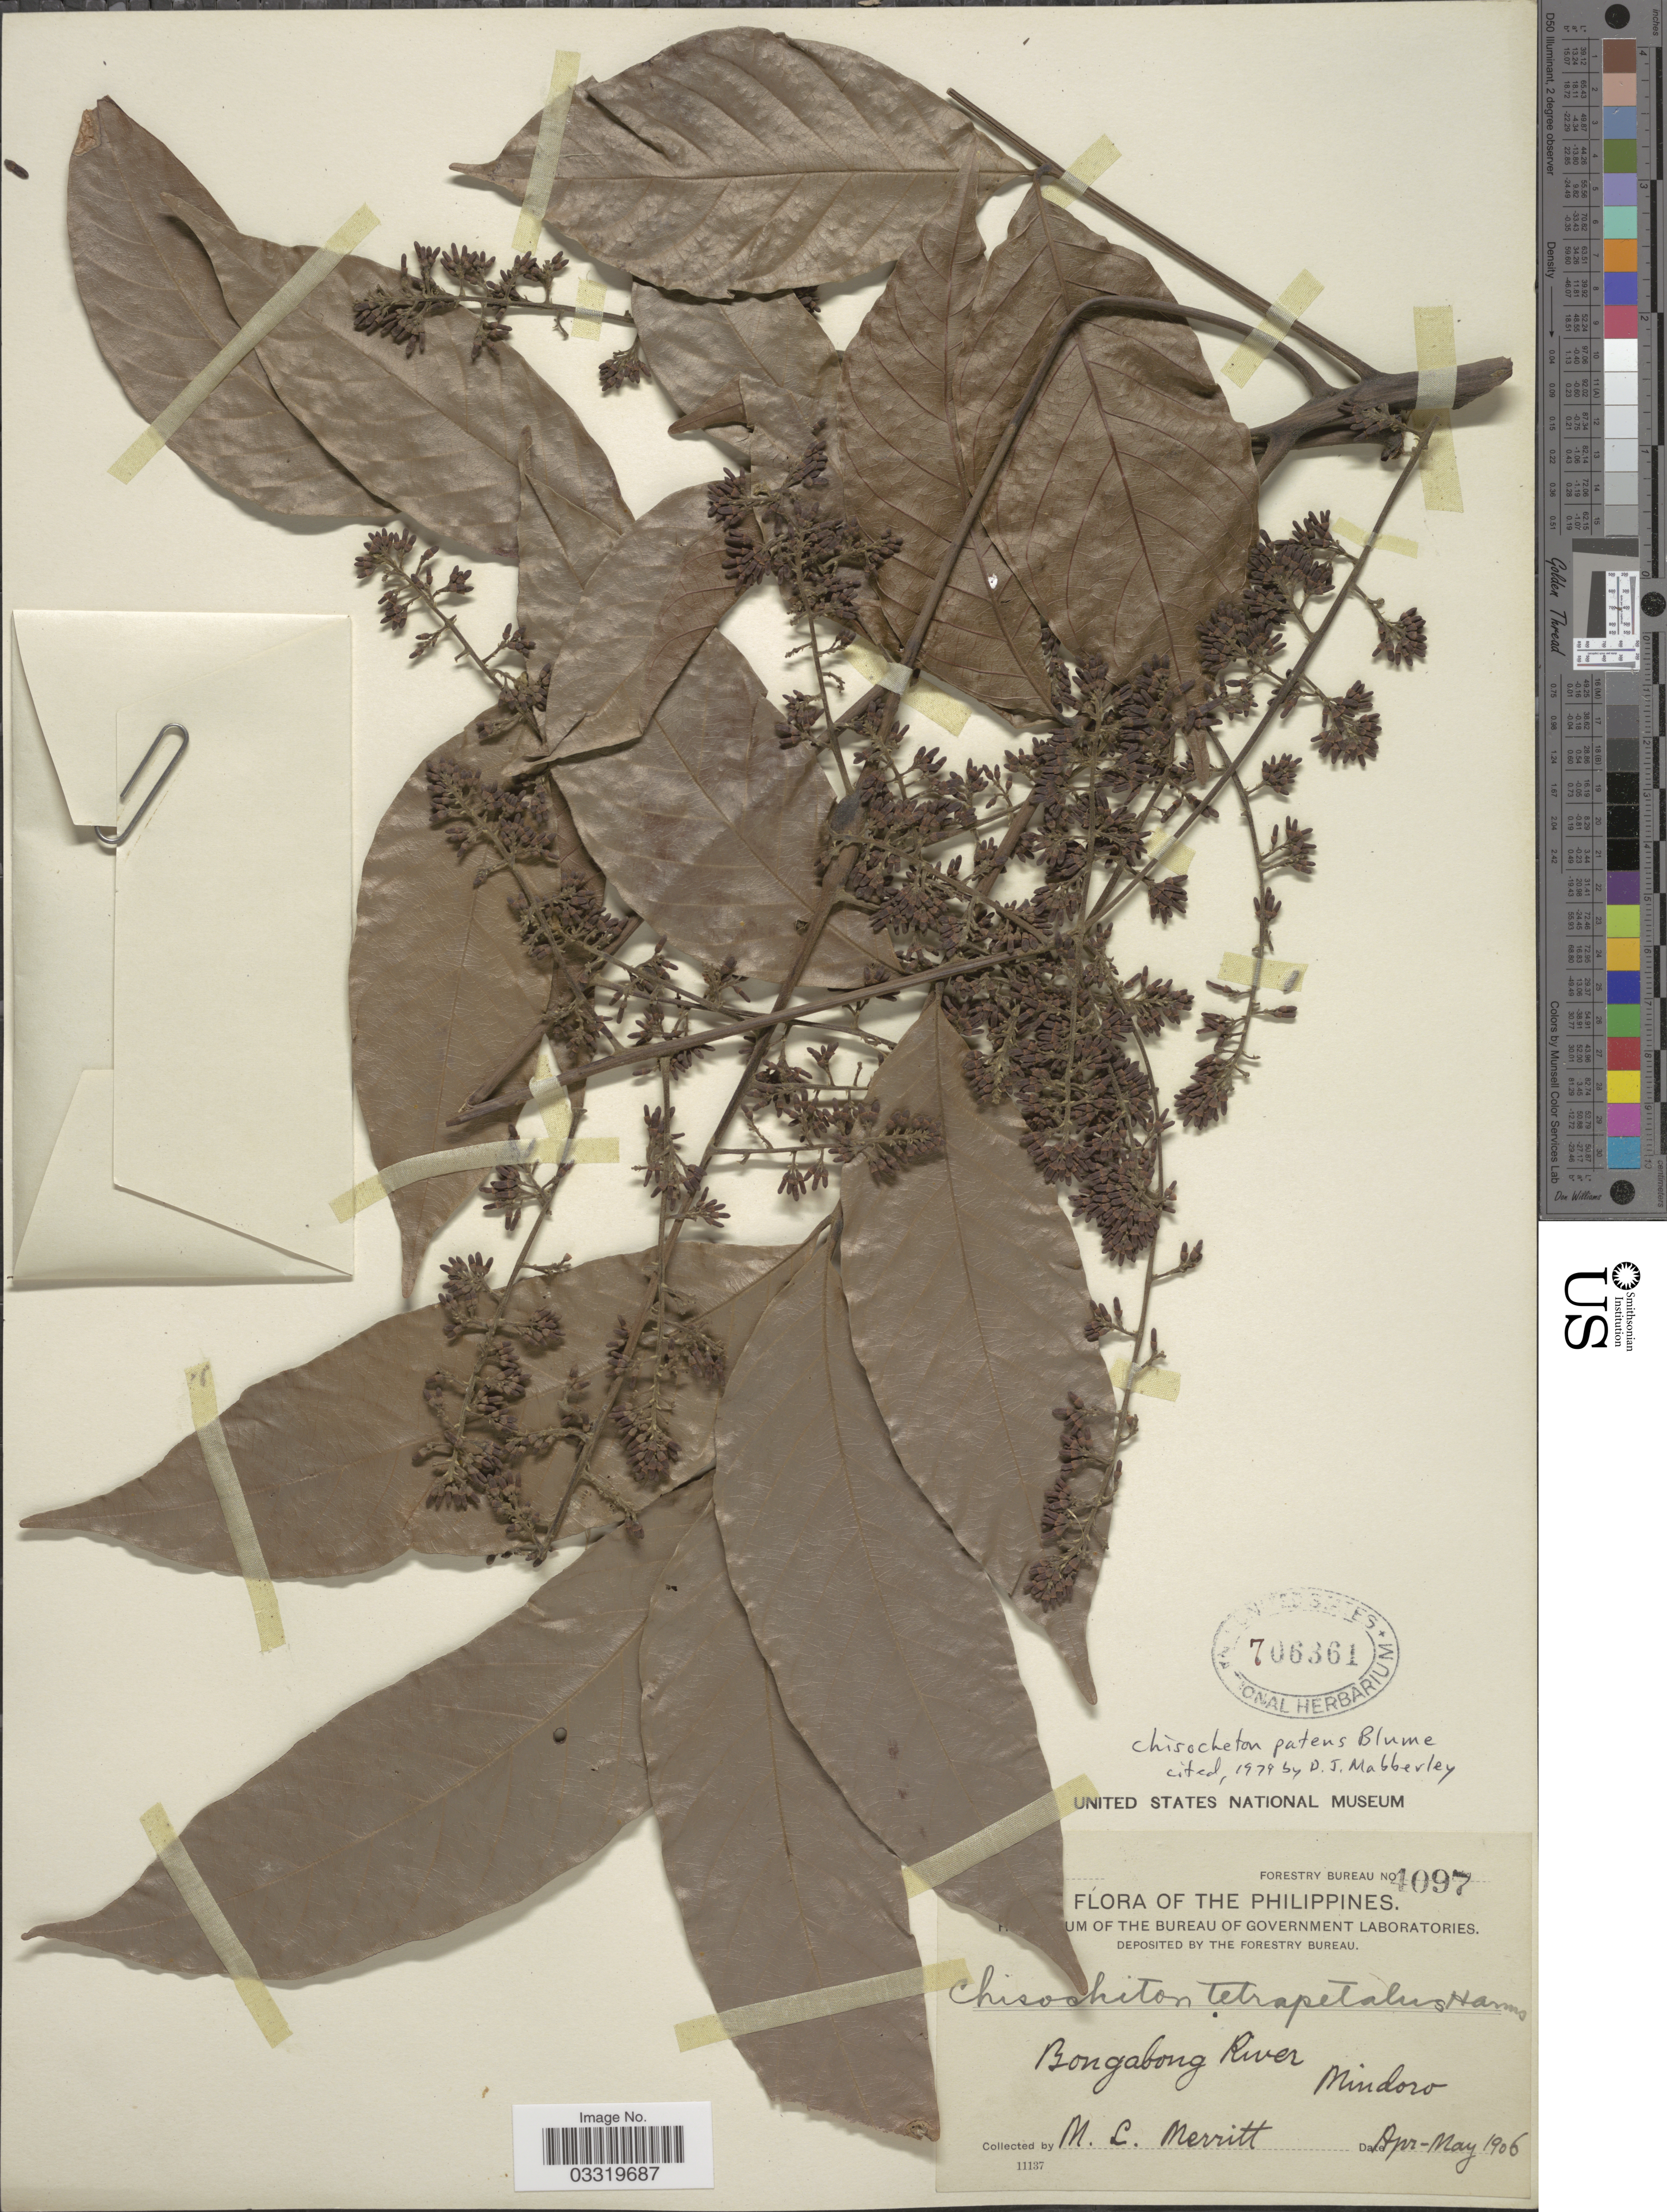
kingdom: Plantae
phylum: Tracheophyta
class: Magnoliopsida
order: Sapindales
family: Meliaceae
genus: Chisocheton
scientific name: Chisocheton patens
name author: Blume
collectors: M. L. Merritt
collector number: Forestry Bureau 4097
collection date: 1906-04/1906-05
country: Philippines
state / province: Mimaropa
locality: Bongabong River. Mindoro.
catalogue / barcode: US 706361